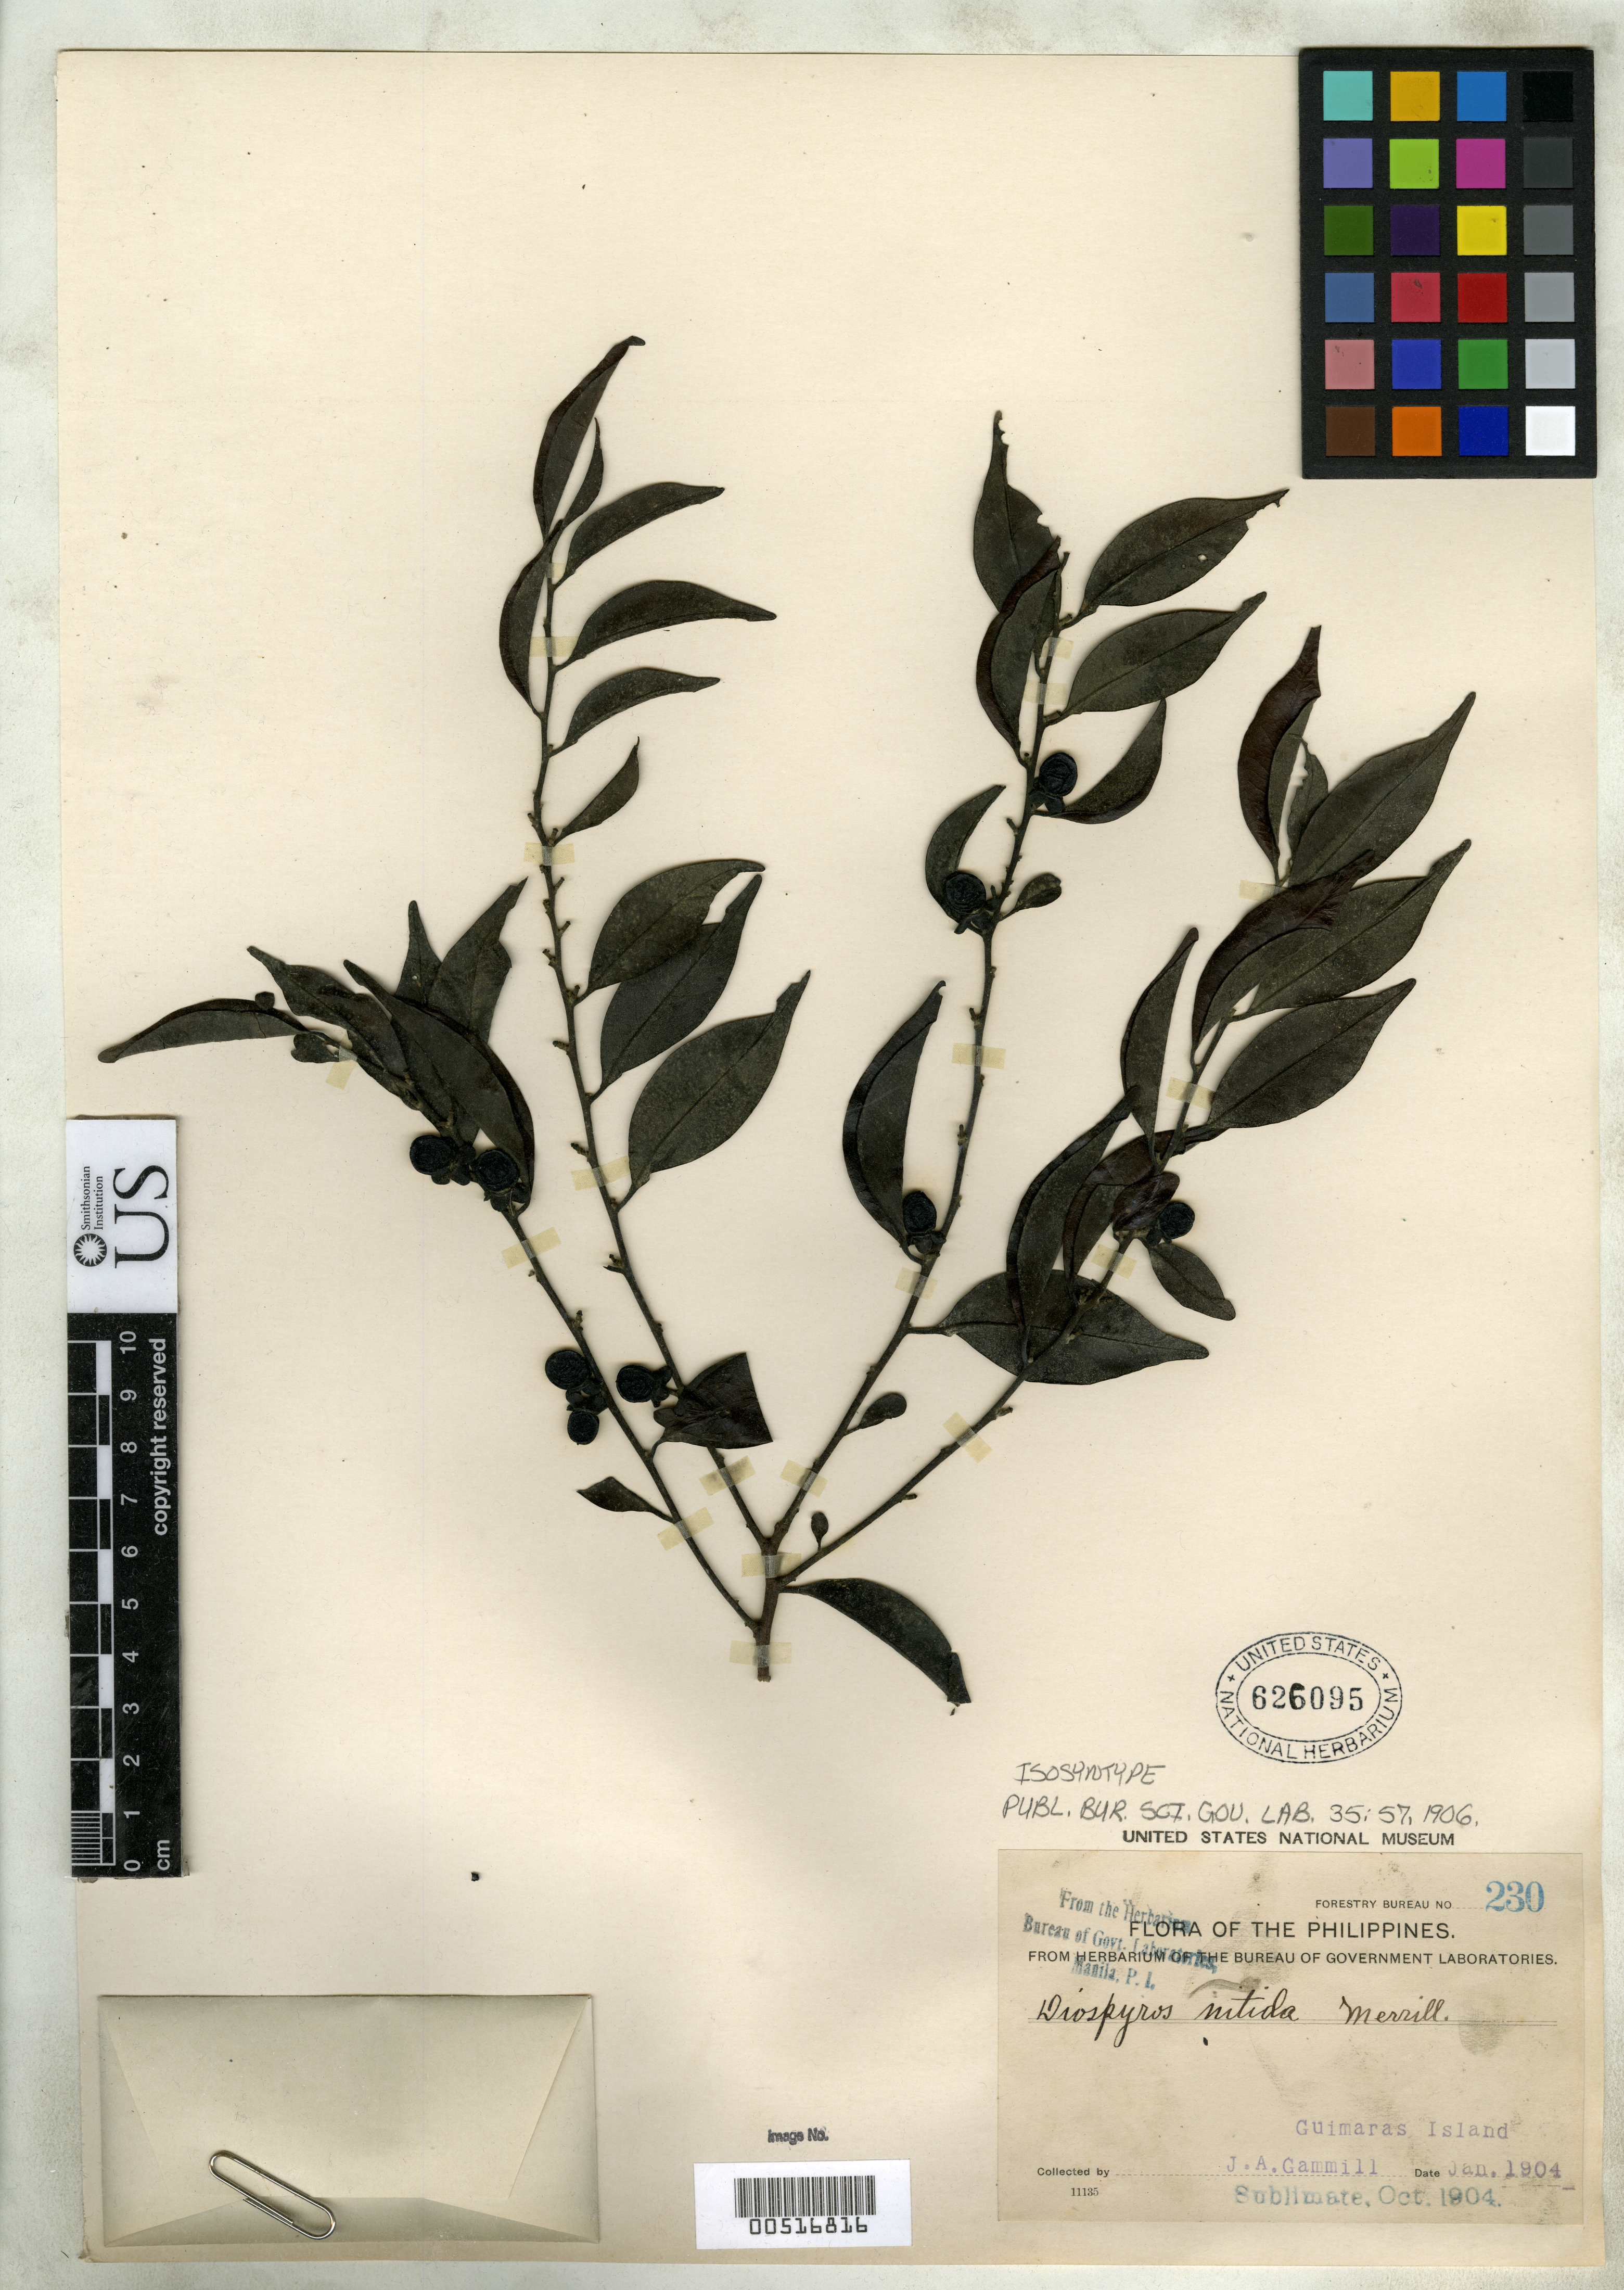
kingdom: Plantae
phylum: Tracheophyta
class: Magnoliopsida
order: Ericales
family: Ebenaceae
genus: Diospyros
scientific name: Diospyros nitida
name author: Merr.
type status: Isosyntype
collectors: J. Gammill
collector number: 230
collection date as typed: Jan 1904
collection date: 1904-01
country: Philippines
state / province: Western Visayas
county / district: Iloilo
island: Guimaras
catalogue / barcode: US 626095